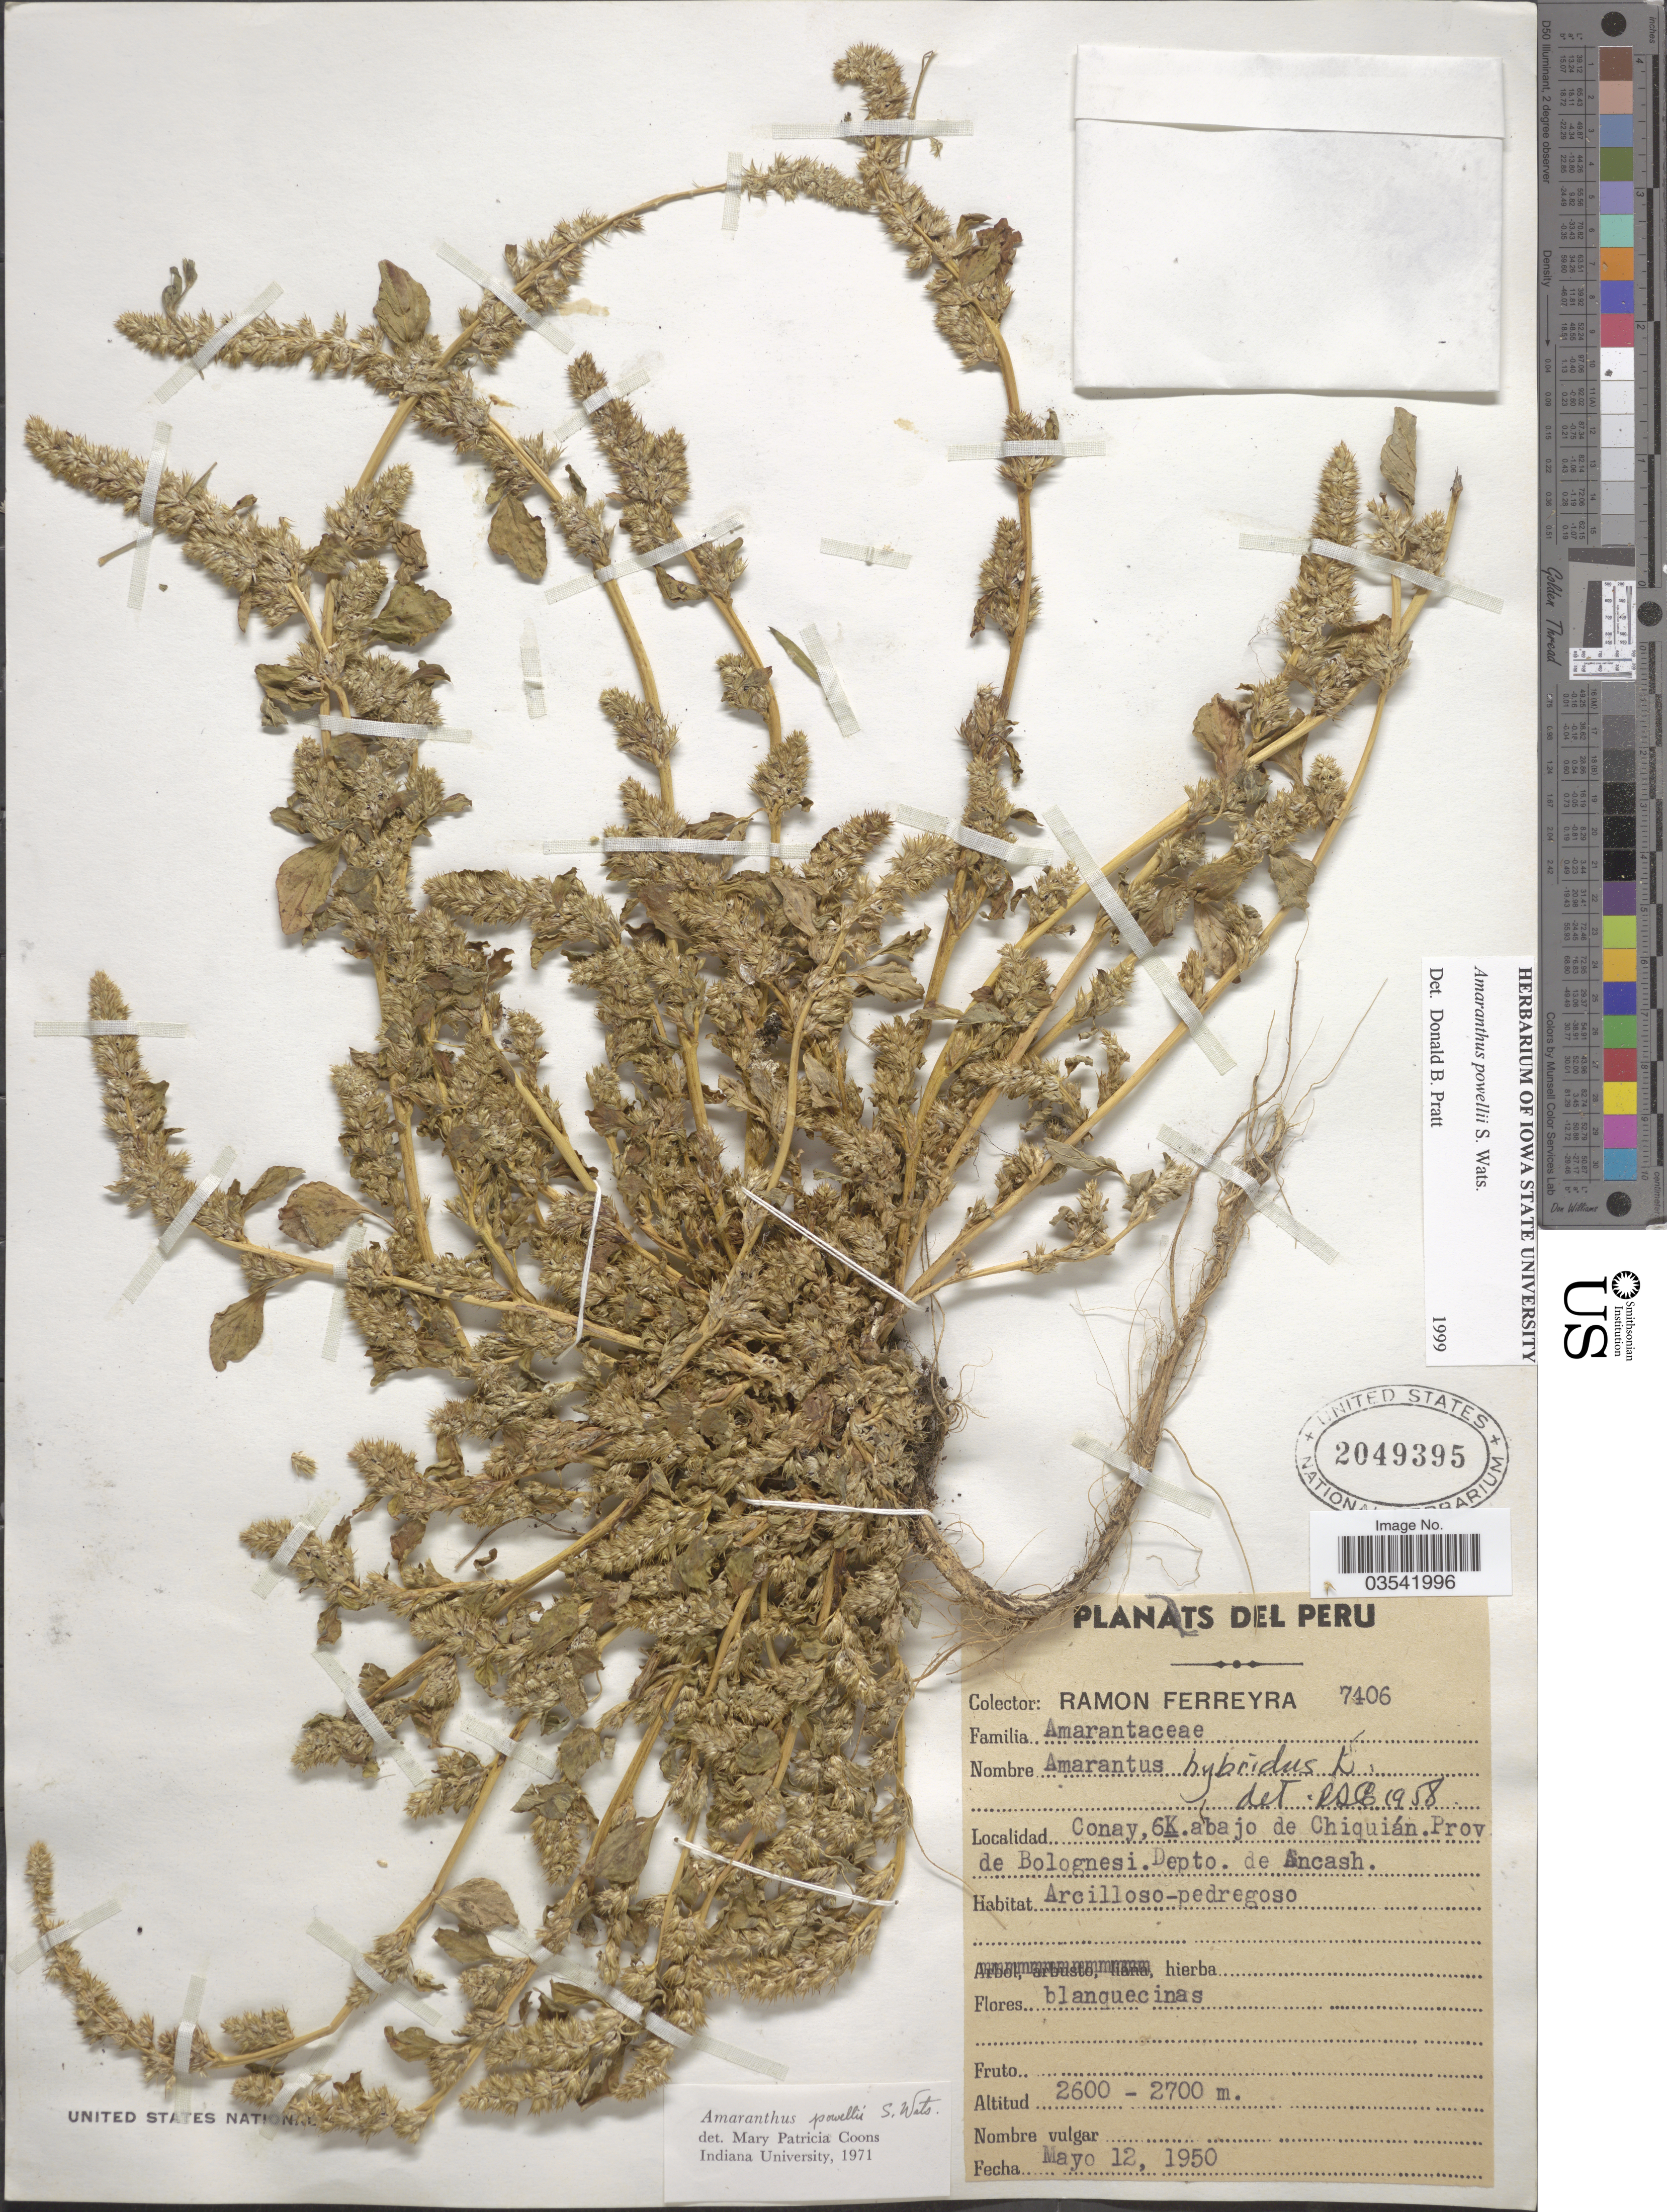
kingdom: Plantae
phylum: Tracheophyta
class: Magnoliopsida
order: Caryophyllales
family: Amaranthaceae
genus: Amaranthus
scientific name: Amaranthus powellii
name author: S. Watson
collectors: R. A. Ferreyra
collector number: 7406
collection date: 1950-05-12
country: Peru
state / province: Ancash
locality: Conay, 6K. abajo de Chiquián. Prov de Bolognesi. Depto. de Ancash.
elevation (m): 2600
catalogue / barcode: US 2049395